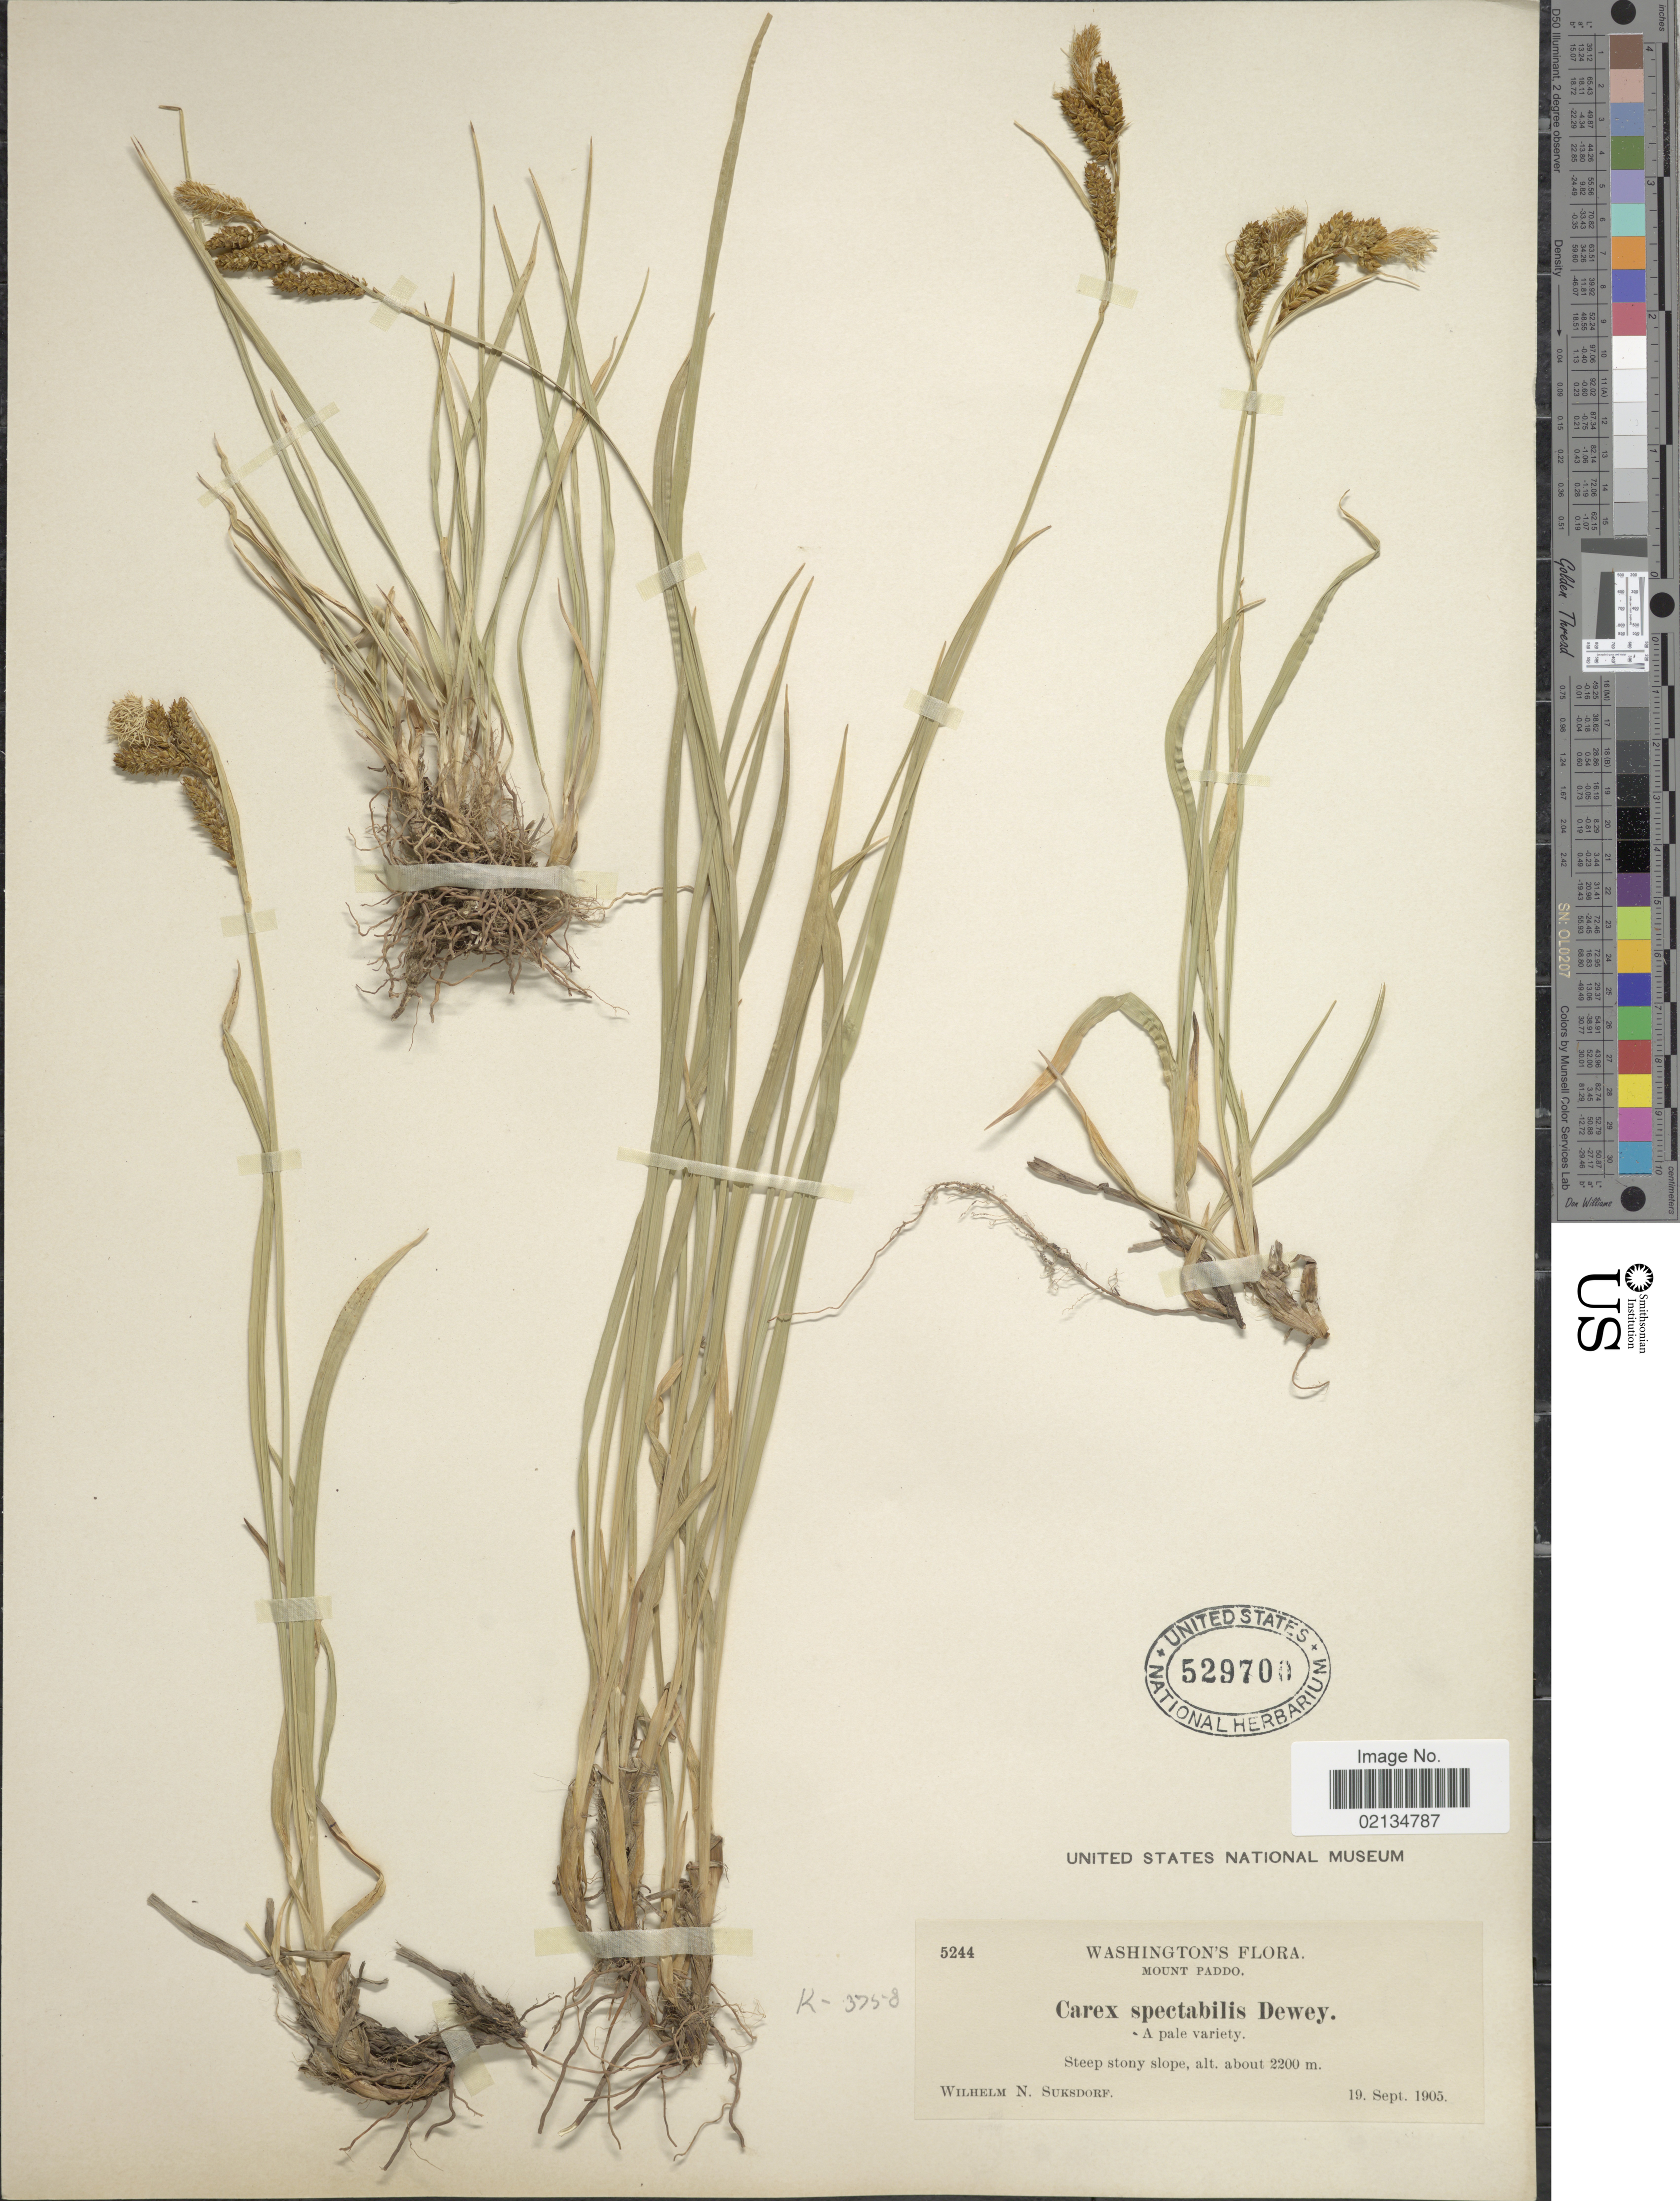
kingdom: Plantae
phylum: Tracheophyta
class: Liliopsida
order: Poales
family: Cyperaceae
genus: Carex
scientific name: Carex spectabilis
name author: Dewey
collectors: W. N. Suksdorf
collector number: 5244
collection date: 1905-09-19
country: United States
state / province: Washington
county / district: Skamania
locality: Mount Paddo.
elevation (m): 2200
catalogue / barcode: US 529700